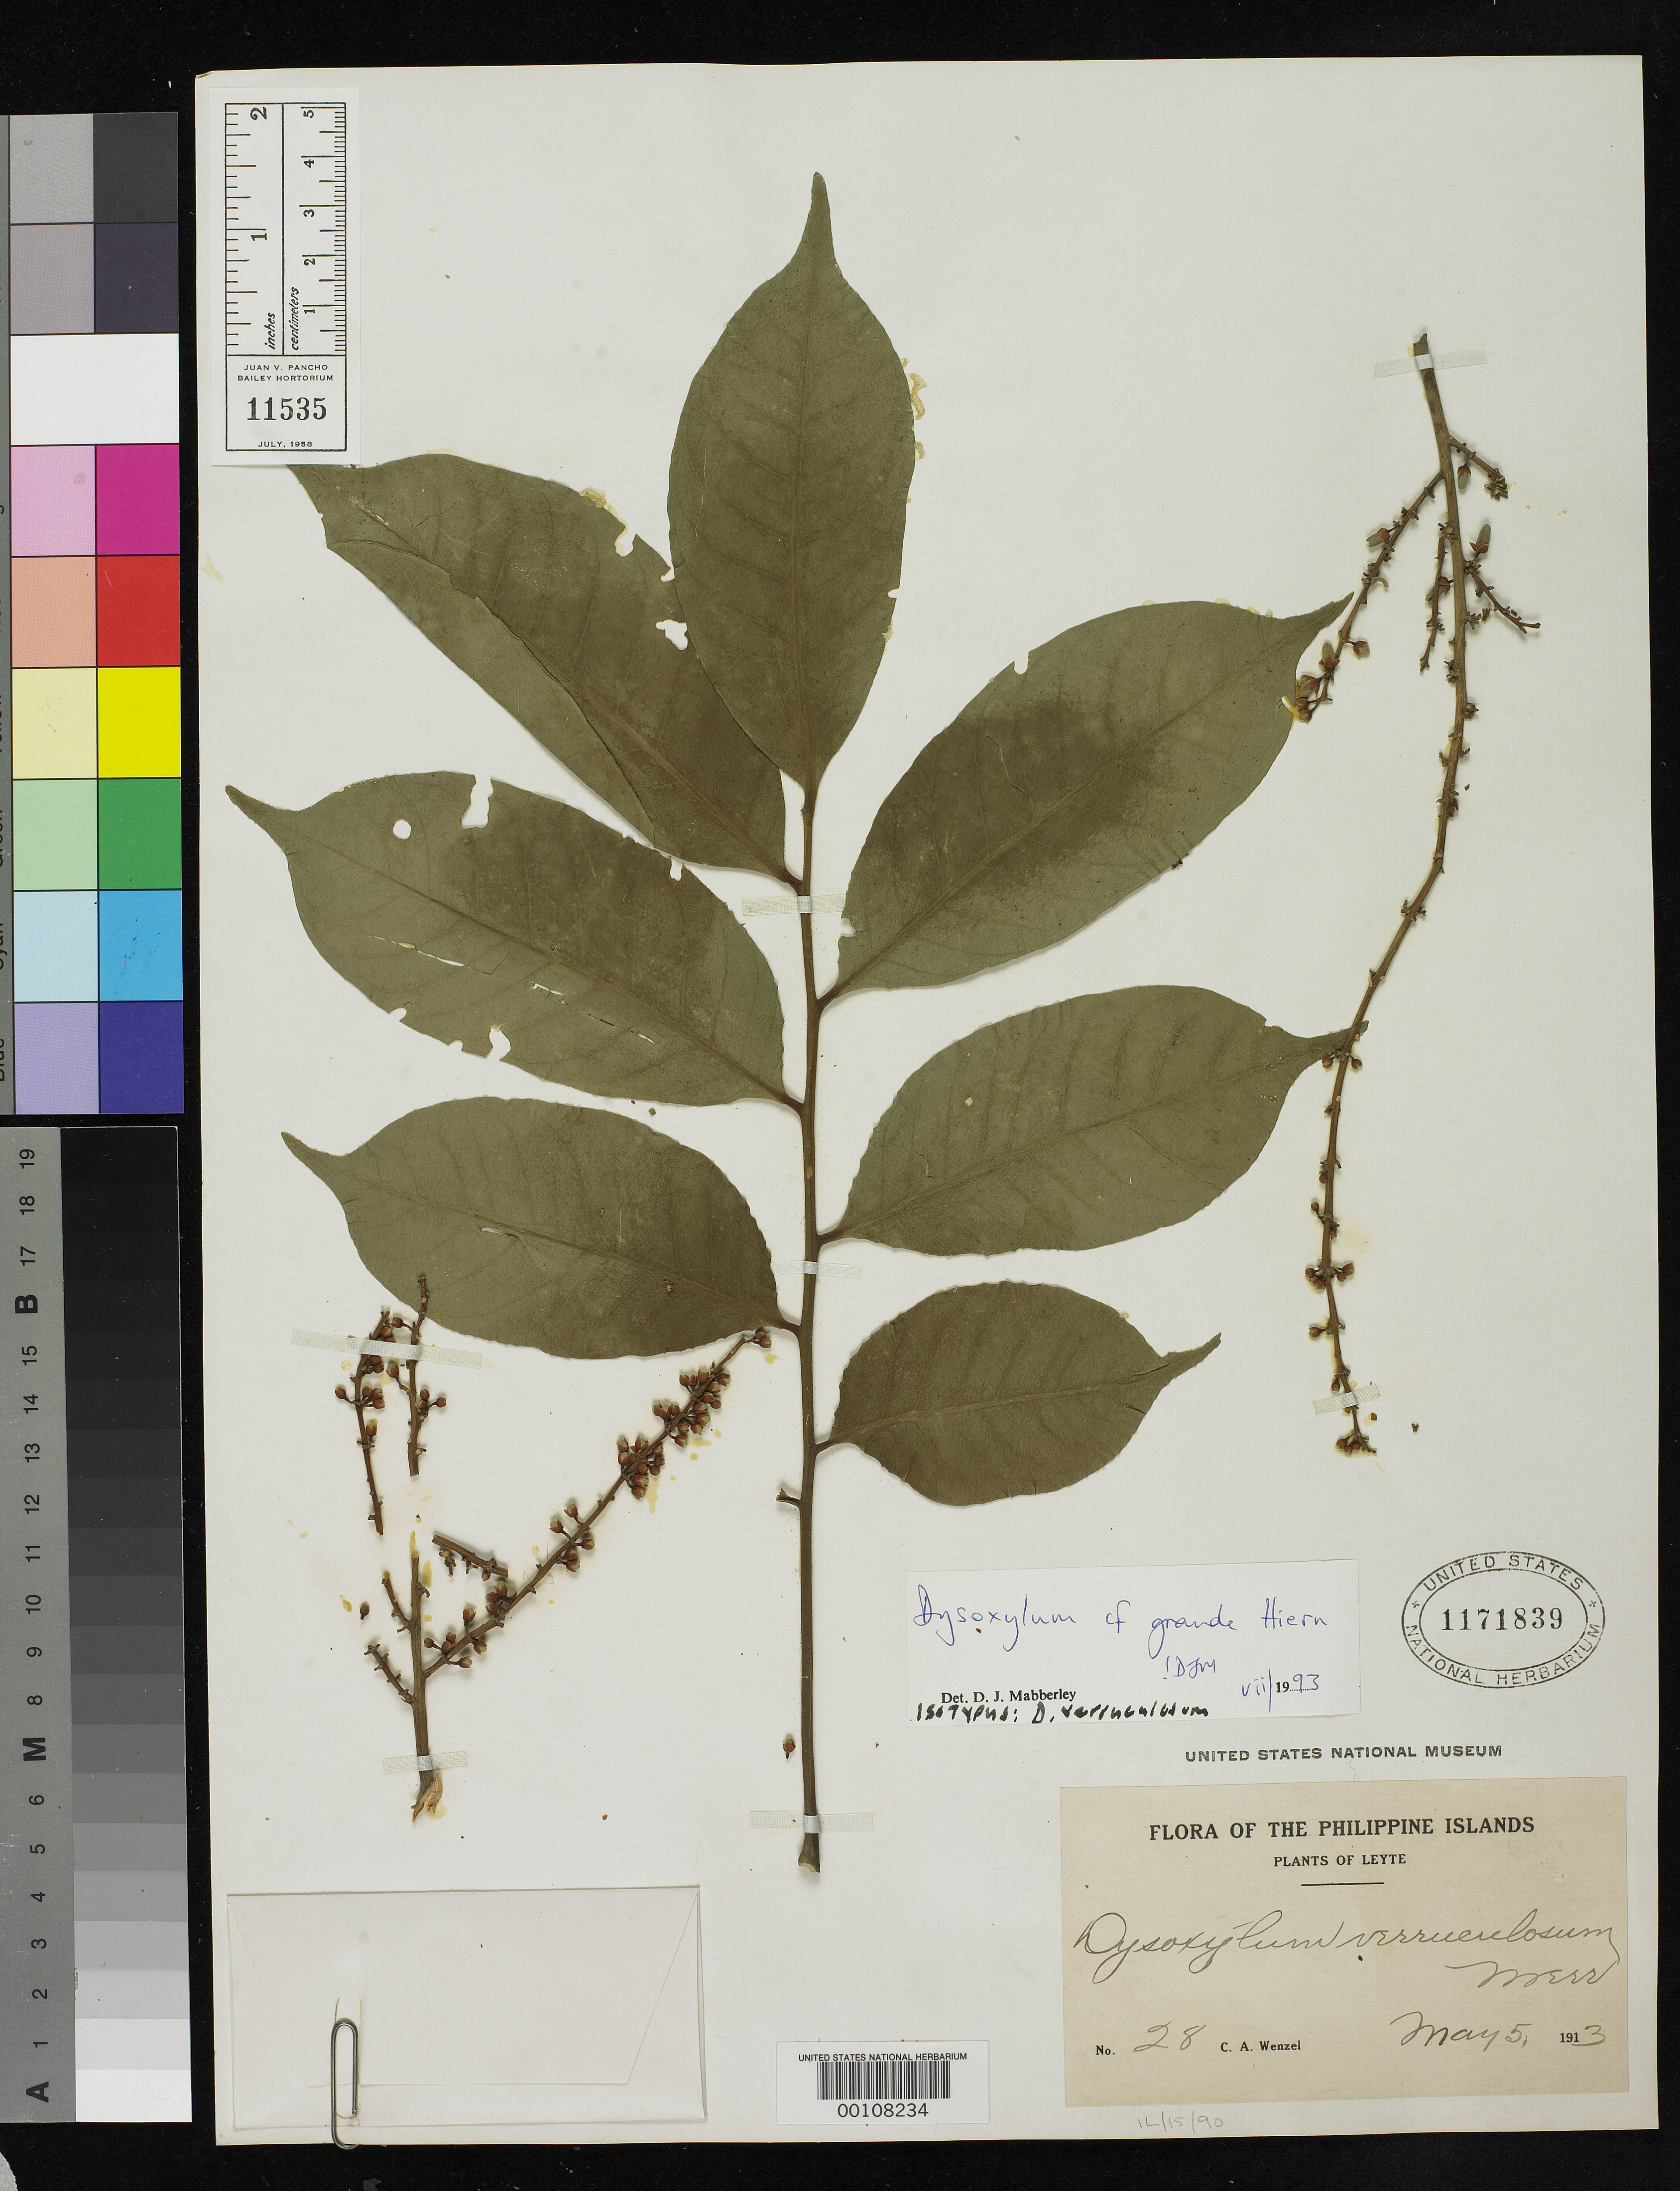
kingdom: Plantae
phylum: Tracheophyta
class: Magnoliopsida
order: Sapindales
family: Meliaceae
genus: Dysoxylum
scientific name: Dysoxylum verruculosum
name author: Merr.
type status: Isotype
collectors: C. Wenzel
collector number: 28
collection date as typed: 05 May 1913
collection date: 1913-05-05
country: Philippines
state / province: Eastern Visayas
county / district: Leyte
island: Leyte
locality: Dagami.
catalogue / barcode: US 1171839